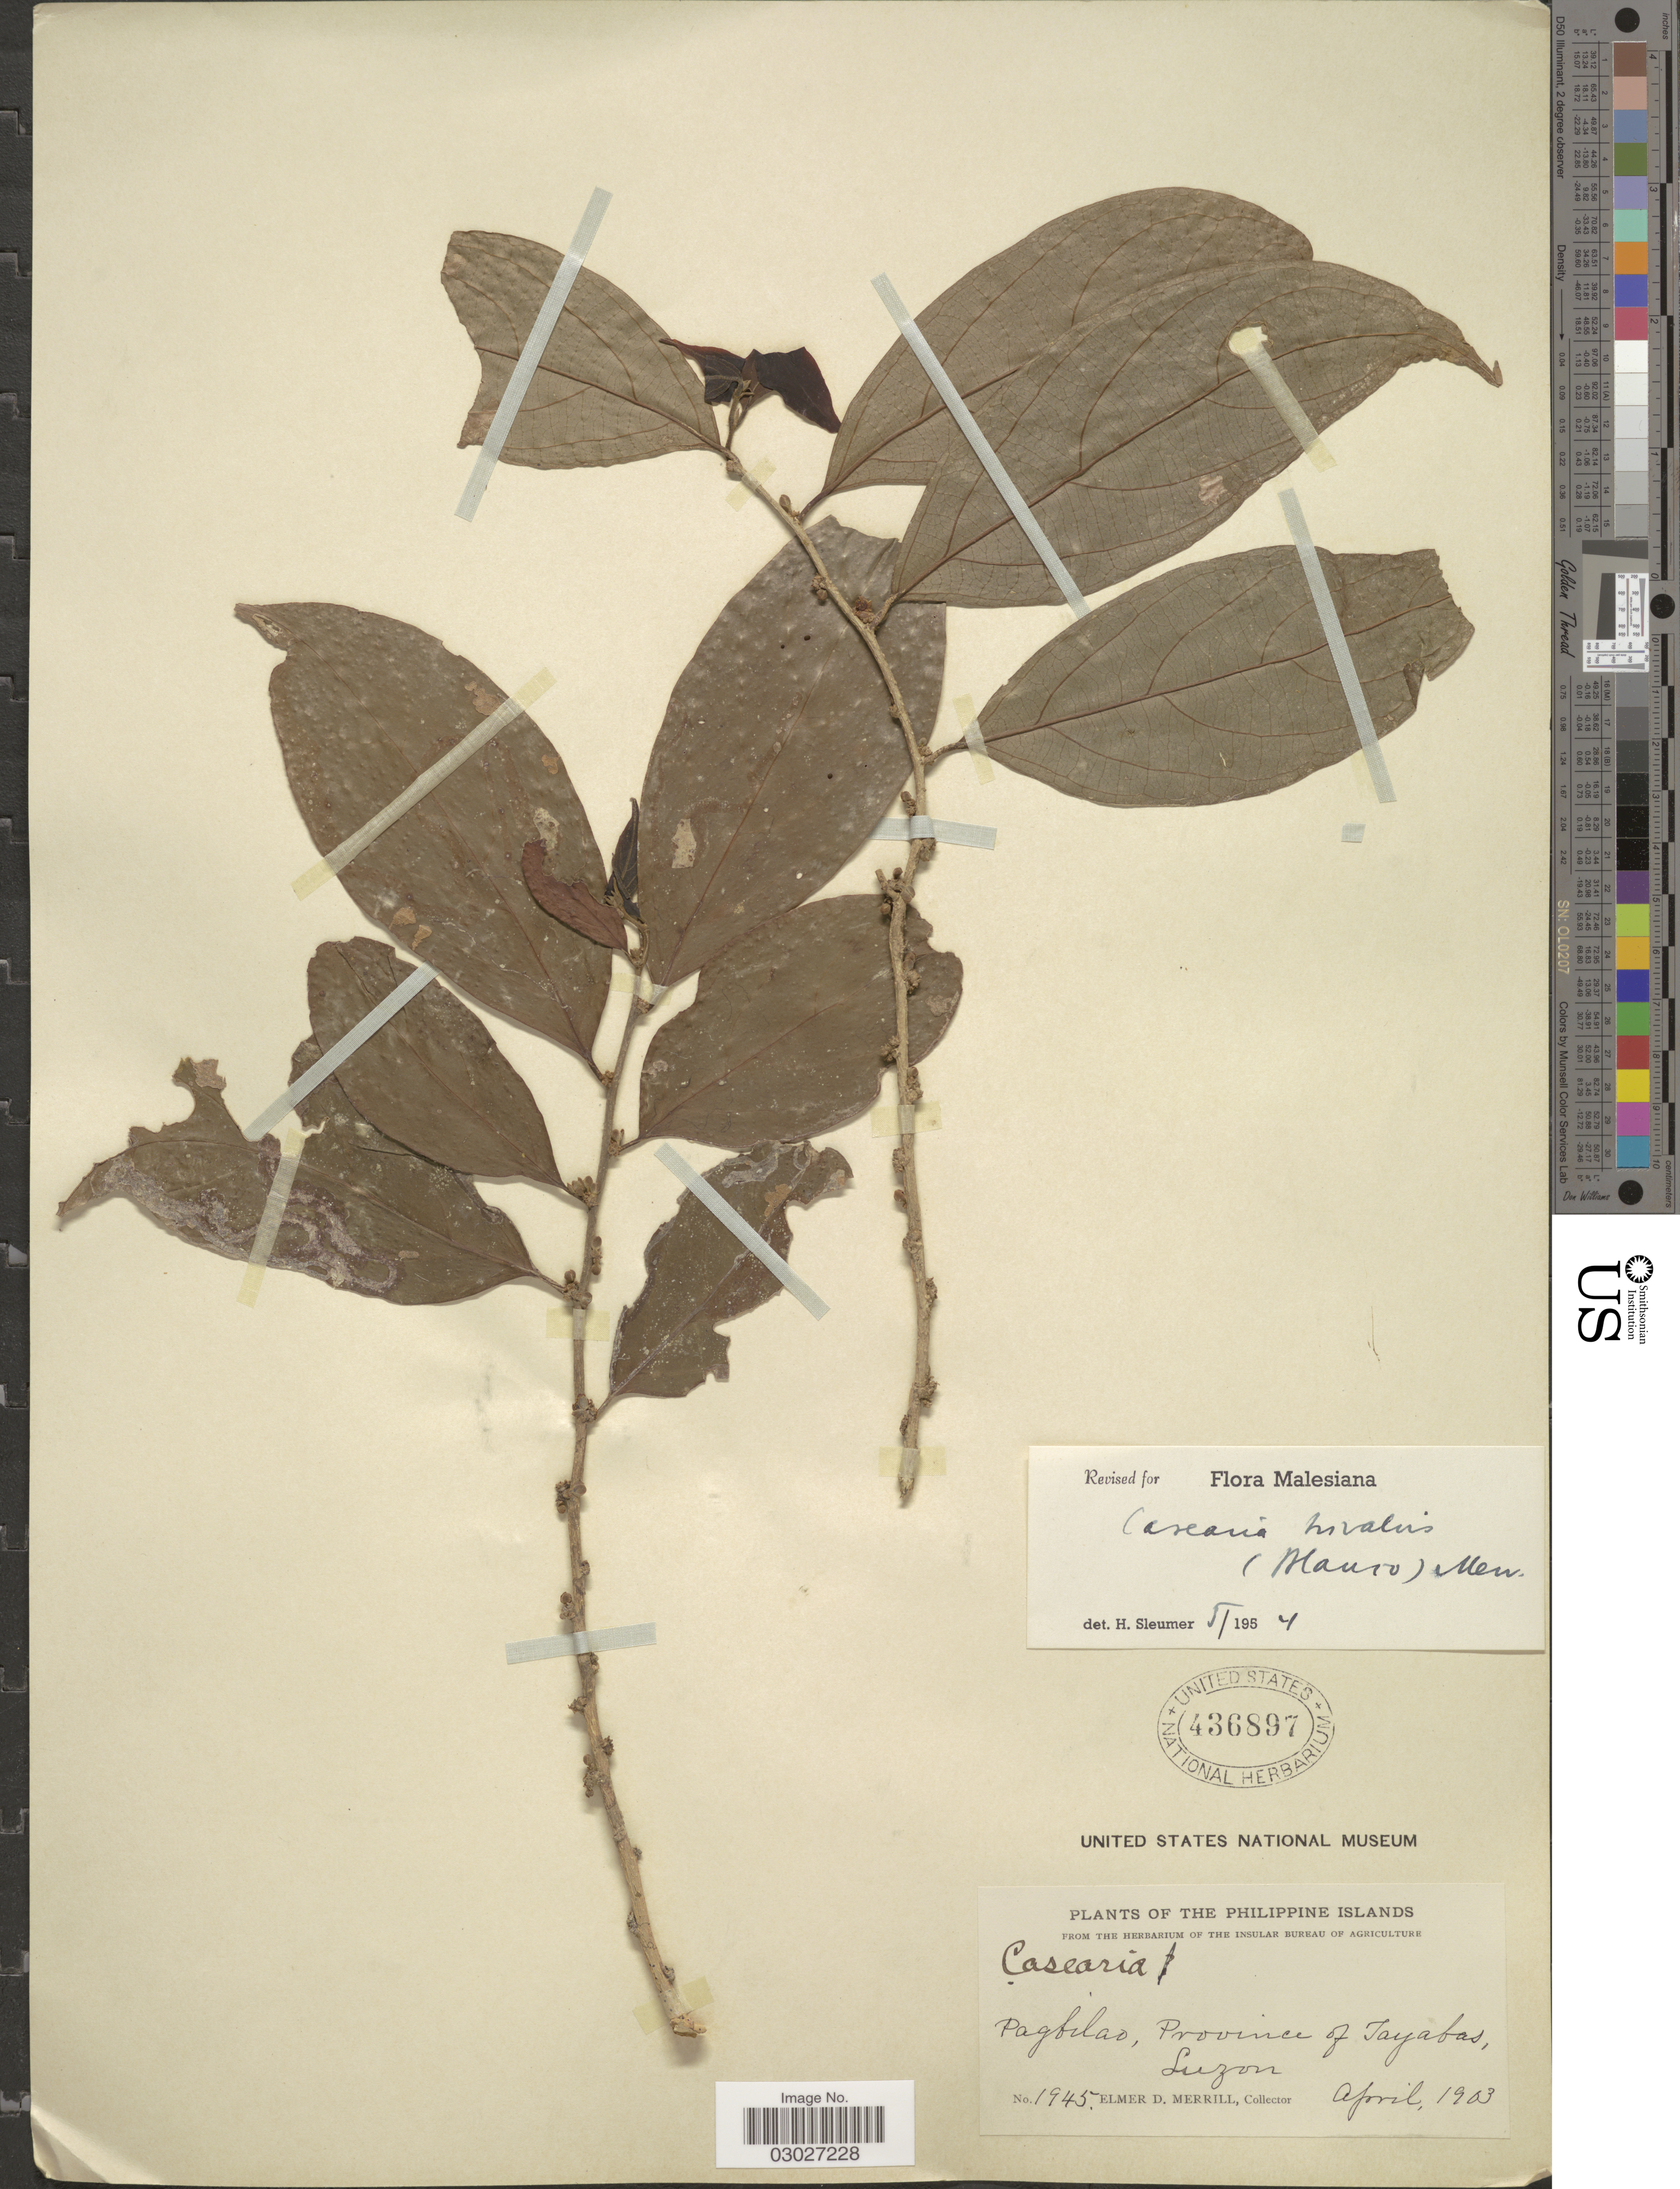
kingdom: Plantae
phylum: Tracheophyta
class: Magnoliopsida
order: Malpighiales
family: Salicaceae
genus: Casearia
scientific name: Casearia trivalvis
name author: (Blanco) Merr.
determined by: Sleumer, H. O.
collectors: E. D. Merrill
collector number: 1945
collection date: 1903-04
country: Philippines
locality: The Philippine Islands, Pagbilao, Province of Tayabas, Luzon.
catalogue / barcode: US 436897